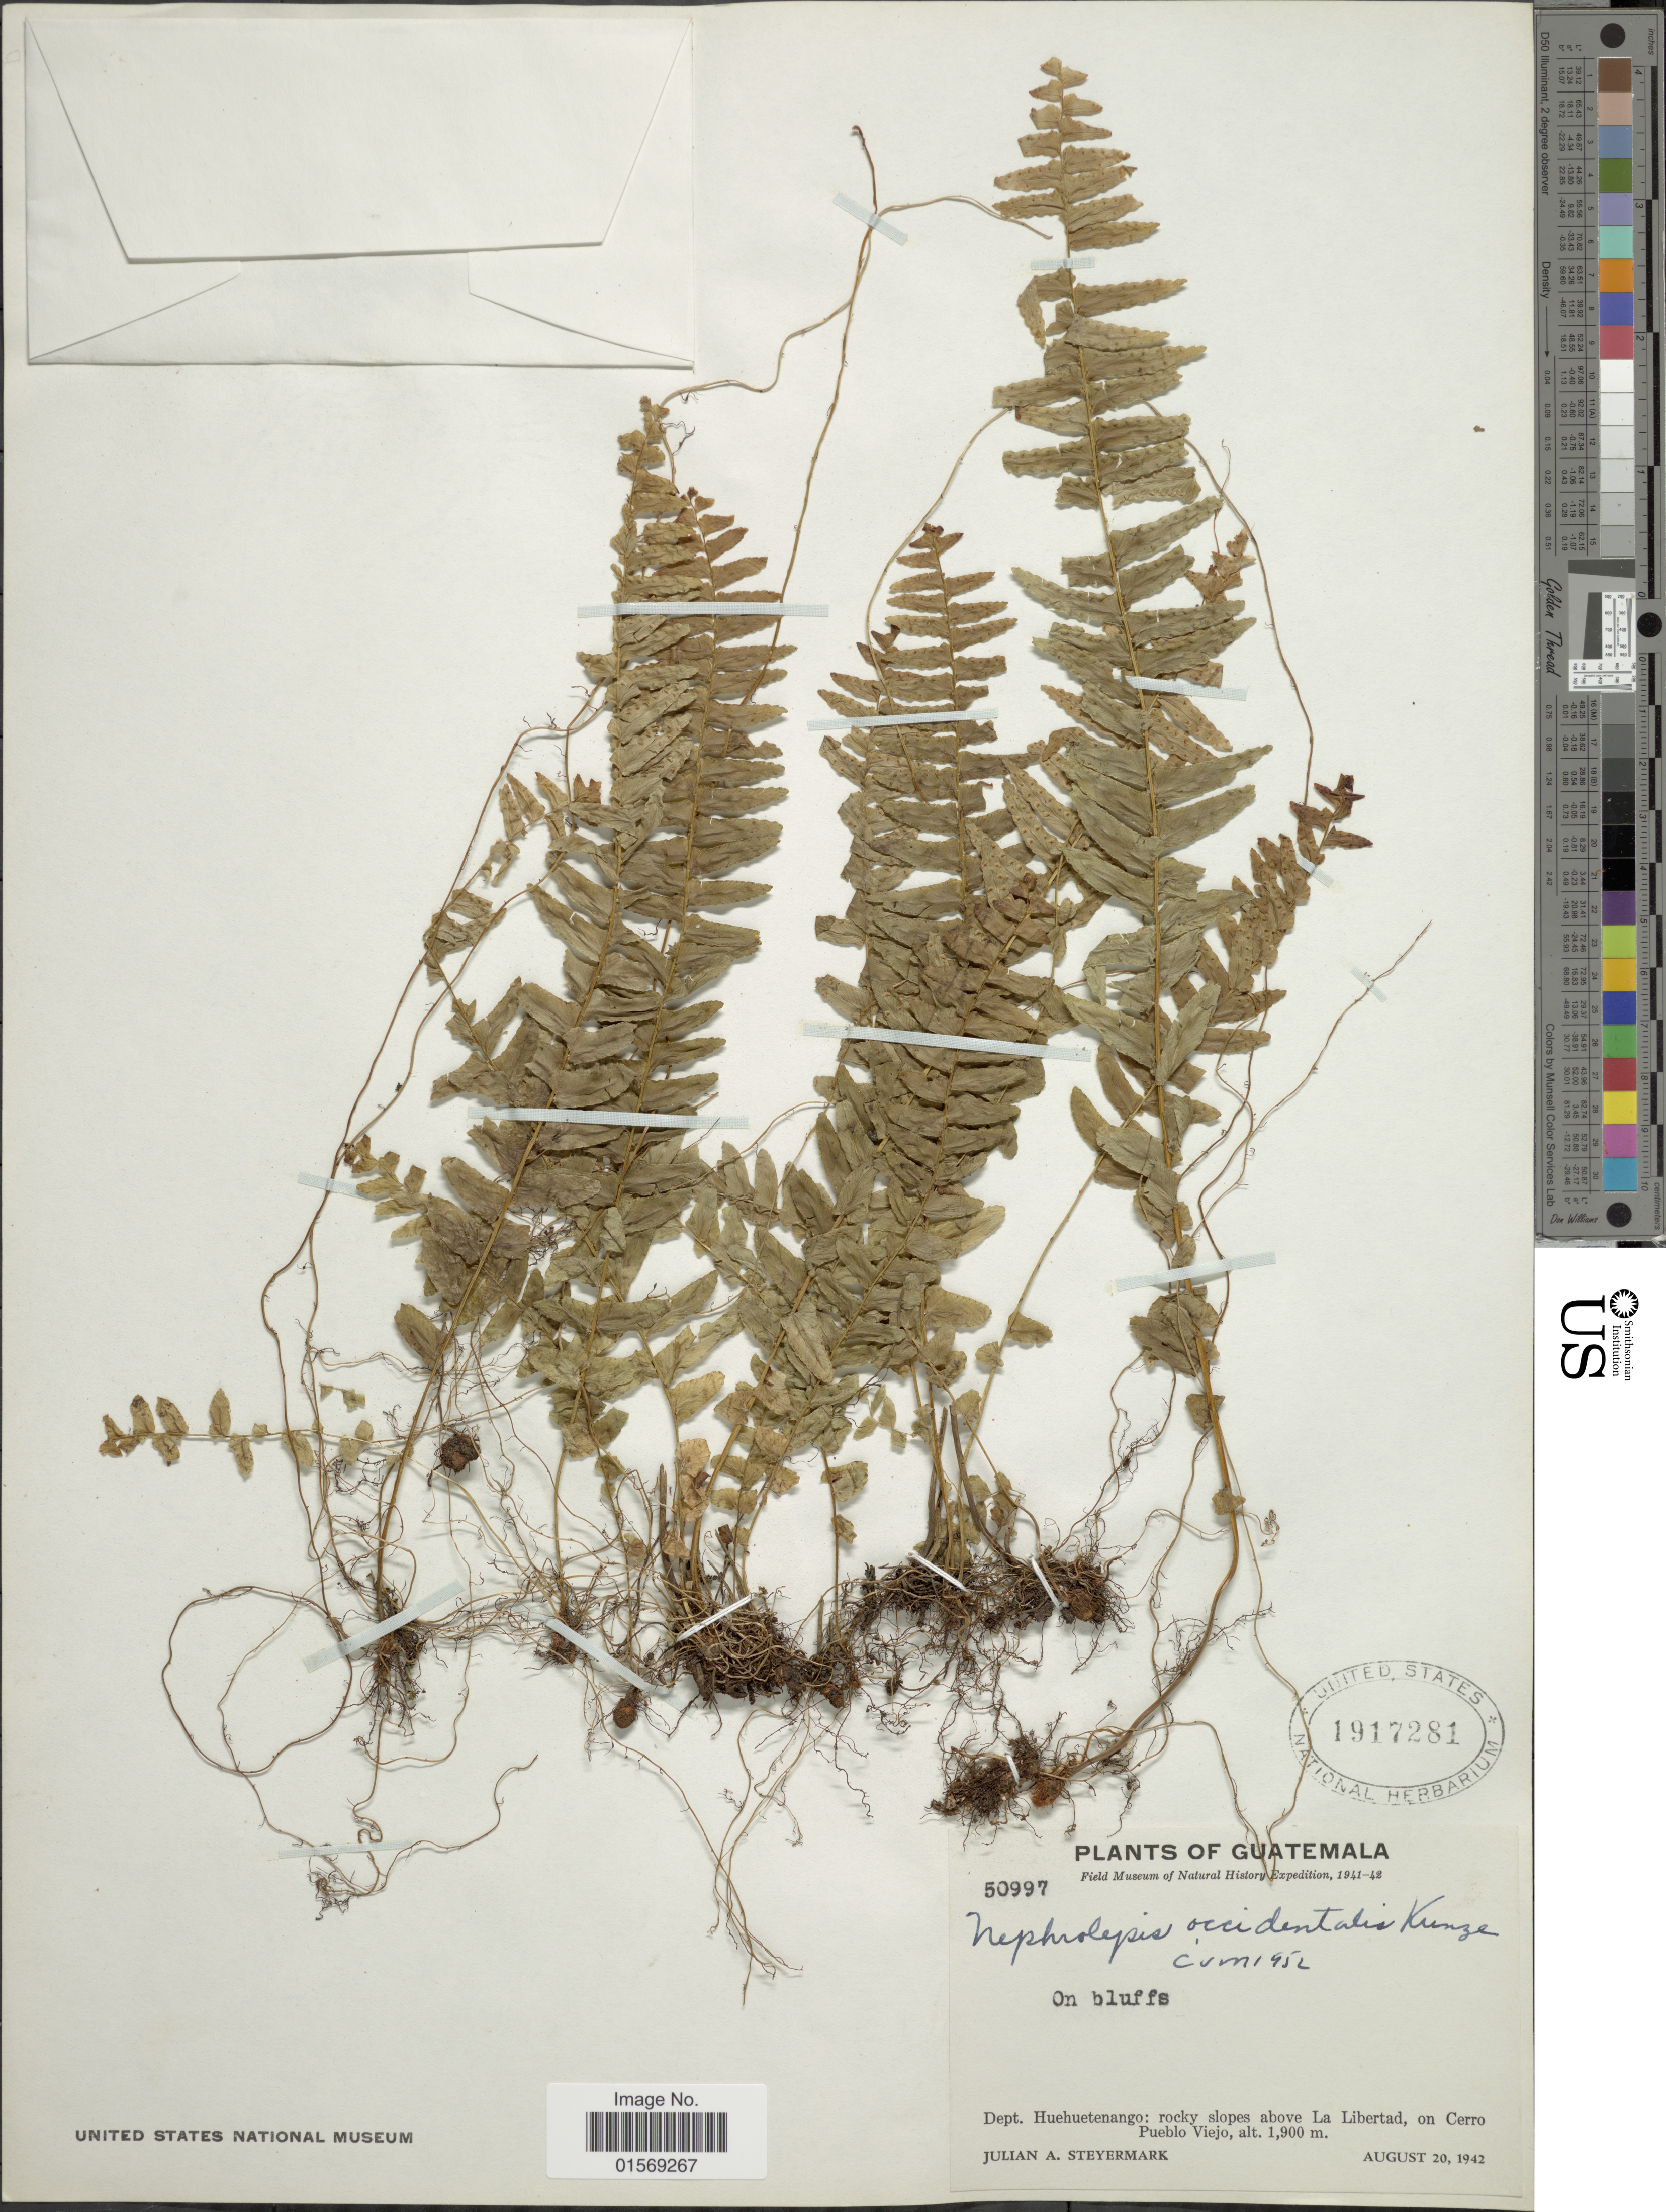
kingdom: Plantae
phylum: Tracheophyta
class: Polypodiopsida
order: Polypodiales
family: Nephrolepidaceae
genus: Nephrolepis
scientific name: Nephrolepis undulata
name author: J. Sm.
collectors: J. Steyermark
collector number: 50997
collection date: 1942-08-20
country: Guatemala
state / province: Huehuetenango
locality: Guatemala, Dept. Huehuetenango: rocky slopes above La Libertad, on Cerro Pueblo Viejo.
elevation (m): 1900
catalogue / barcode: US 1917281